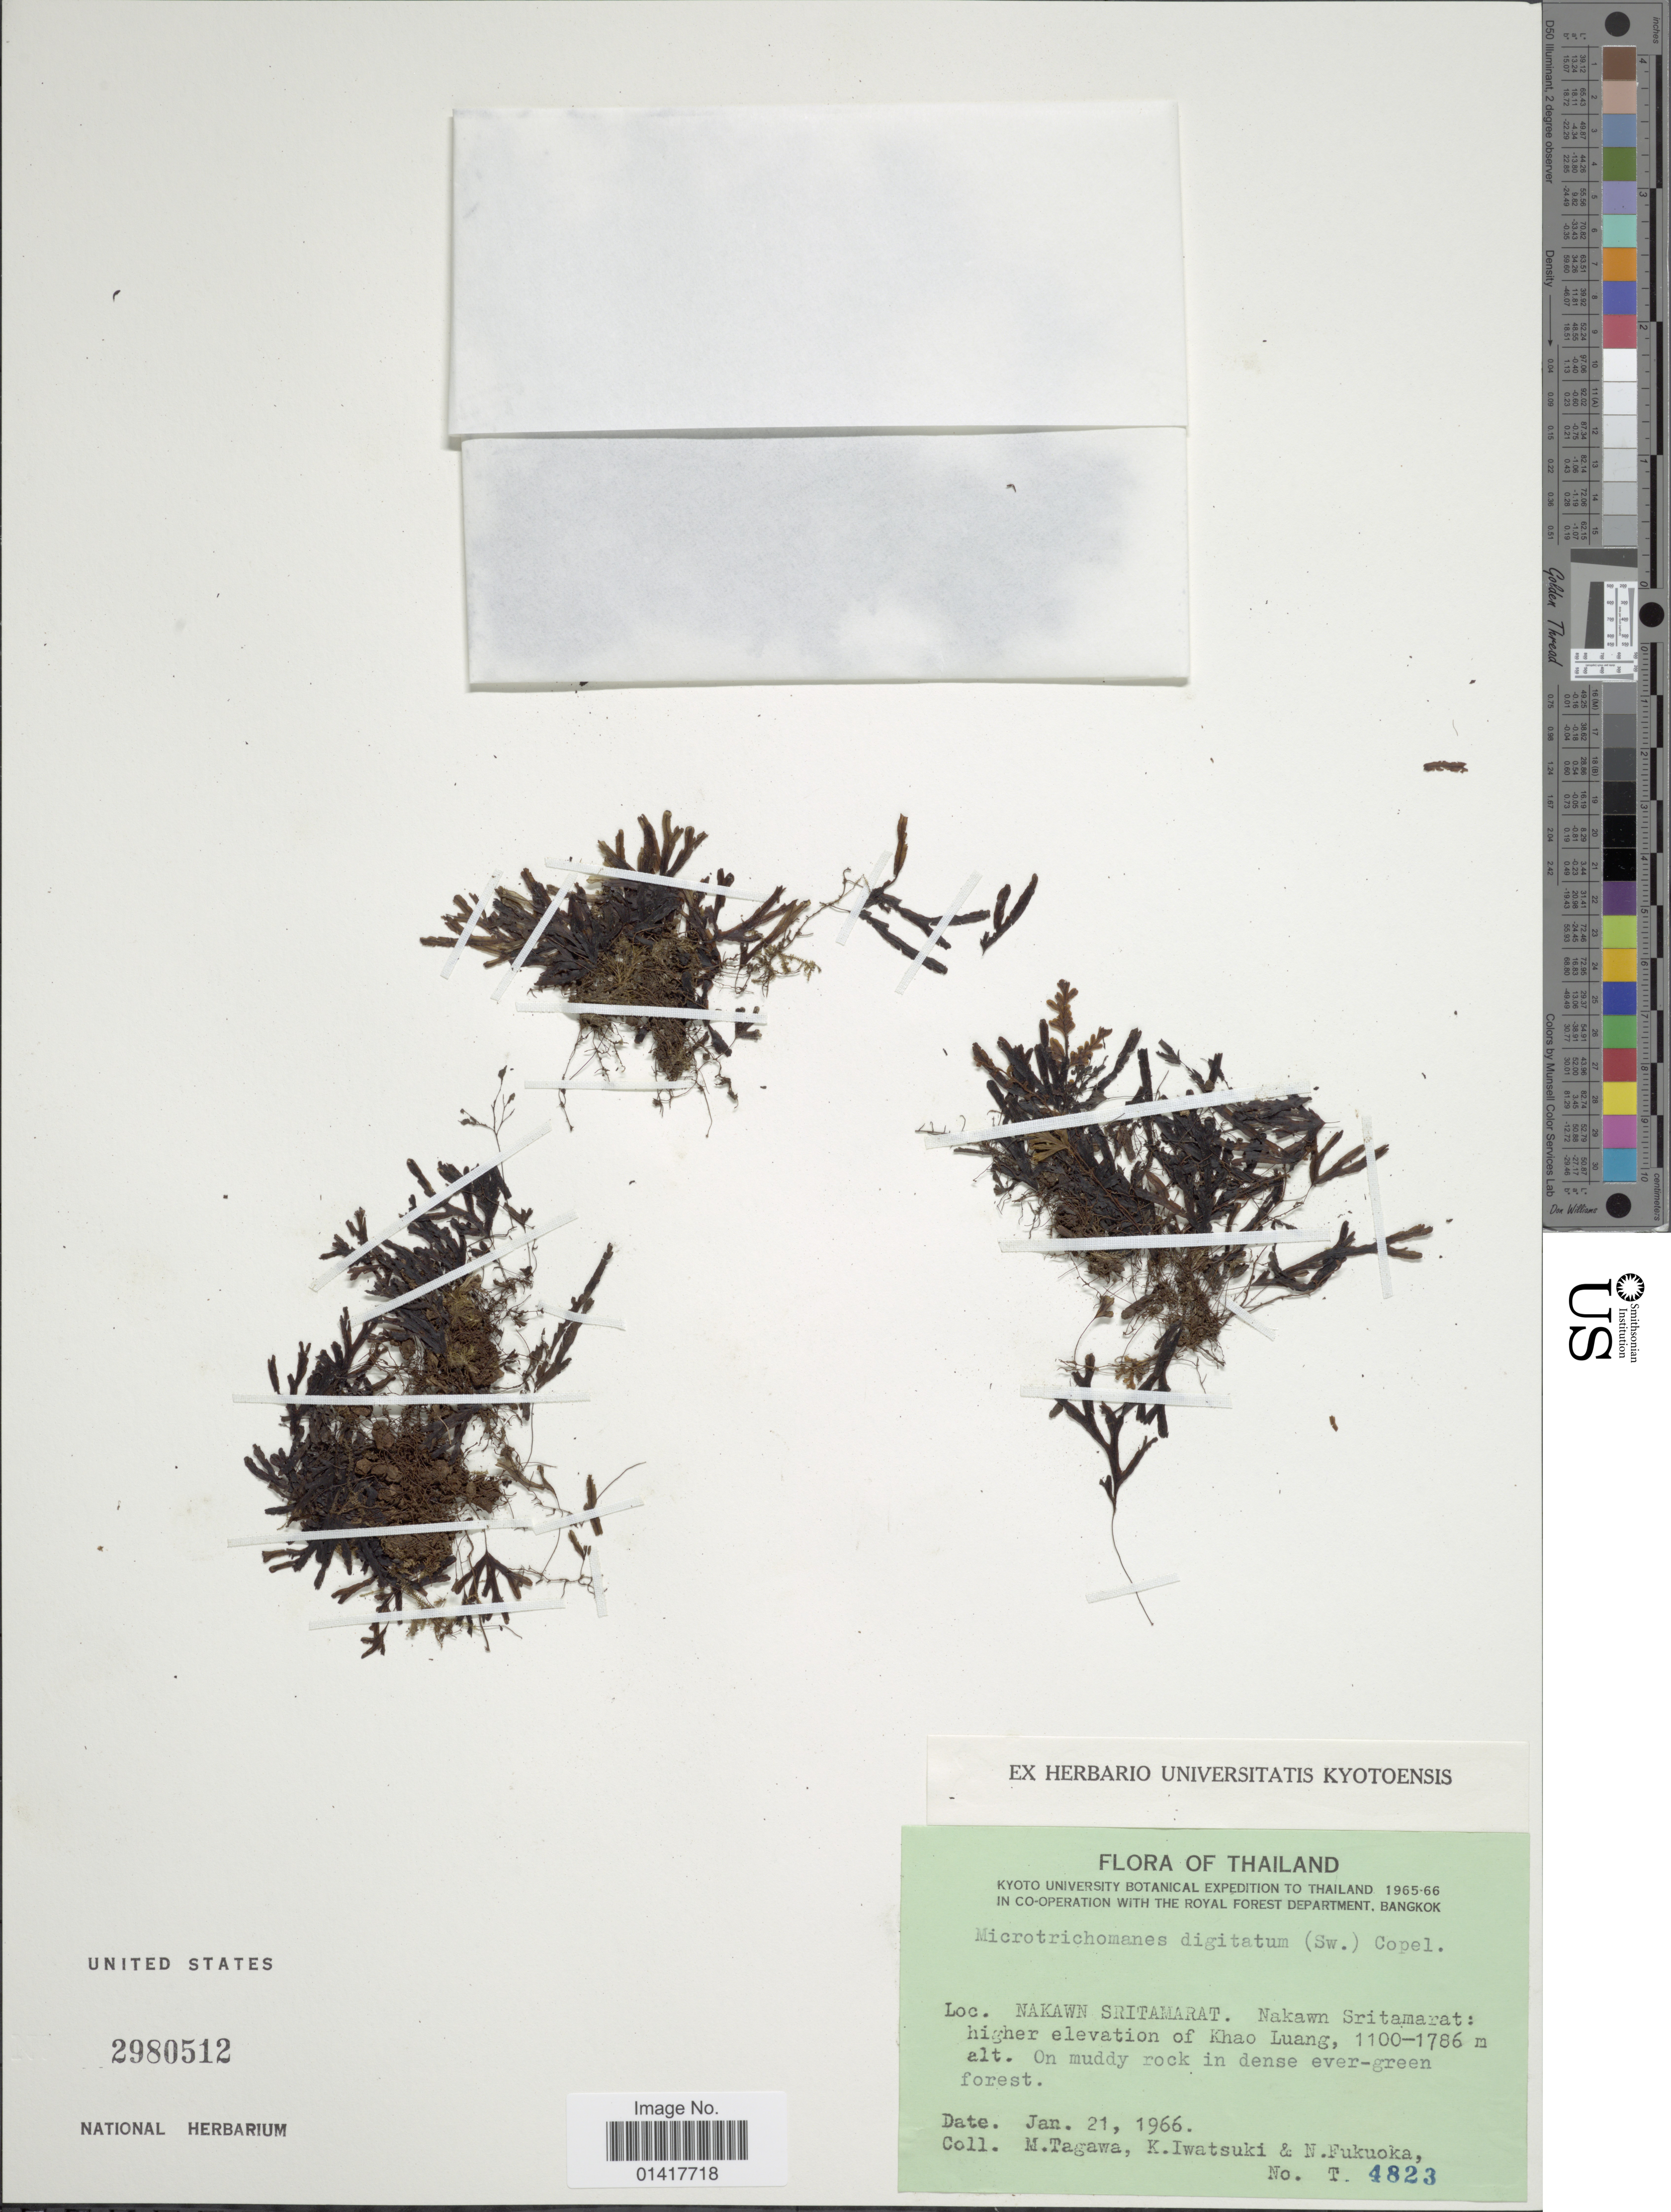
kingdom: Plantae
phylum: Tracheophyta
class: Polypodiopsida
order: Hymenophyllales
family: Hymenophyllaceae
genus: Hymenophyllum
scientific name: Hymenophyllum digitatum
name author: (Sw.) Fosberg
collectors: M. Tagawa, K. Iwatsuki & N. Fukuoka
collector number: T 4823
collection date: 1966-01-21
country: Thailand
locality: Nakawan Sritamarat: higher elevation of Khao Luang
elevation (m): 1100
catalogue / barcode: US 2980512